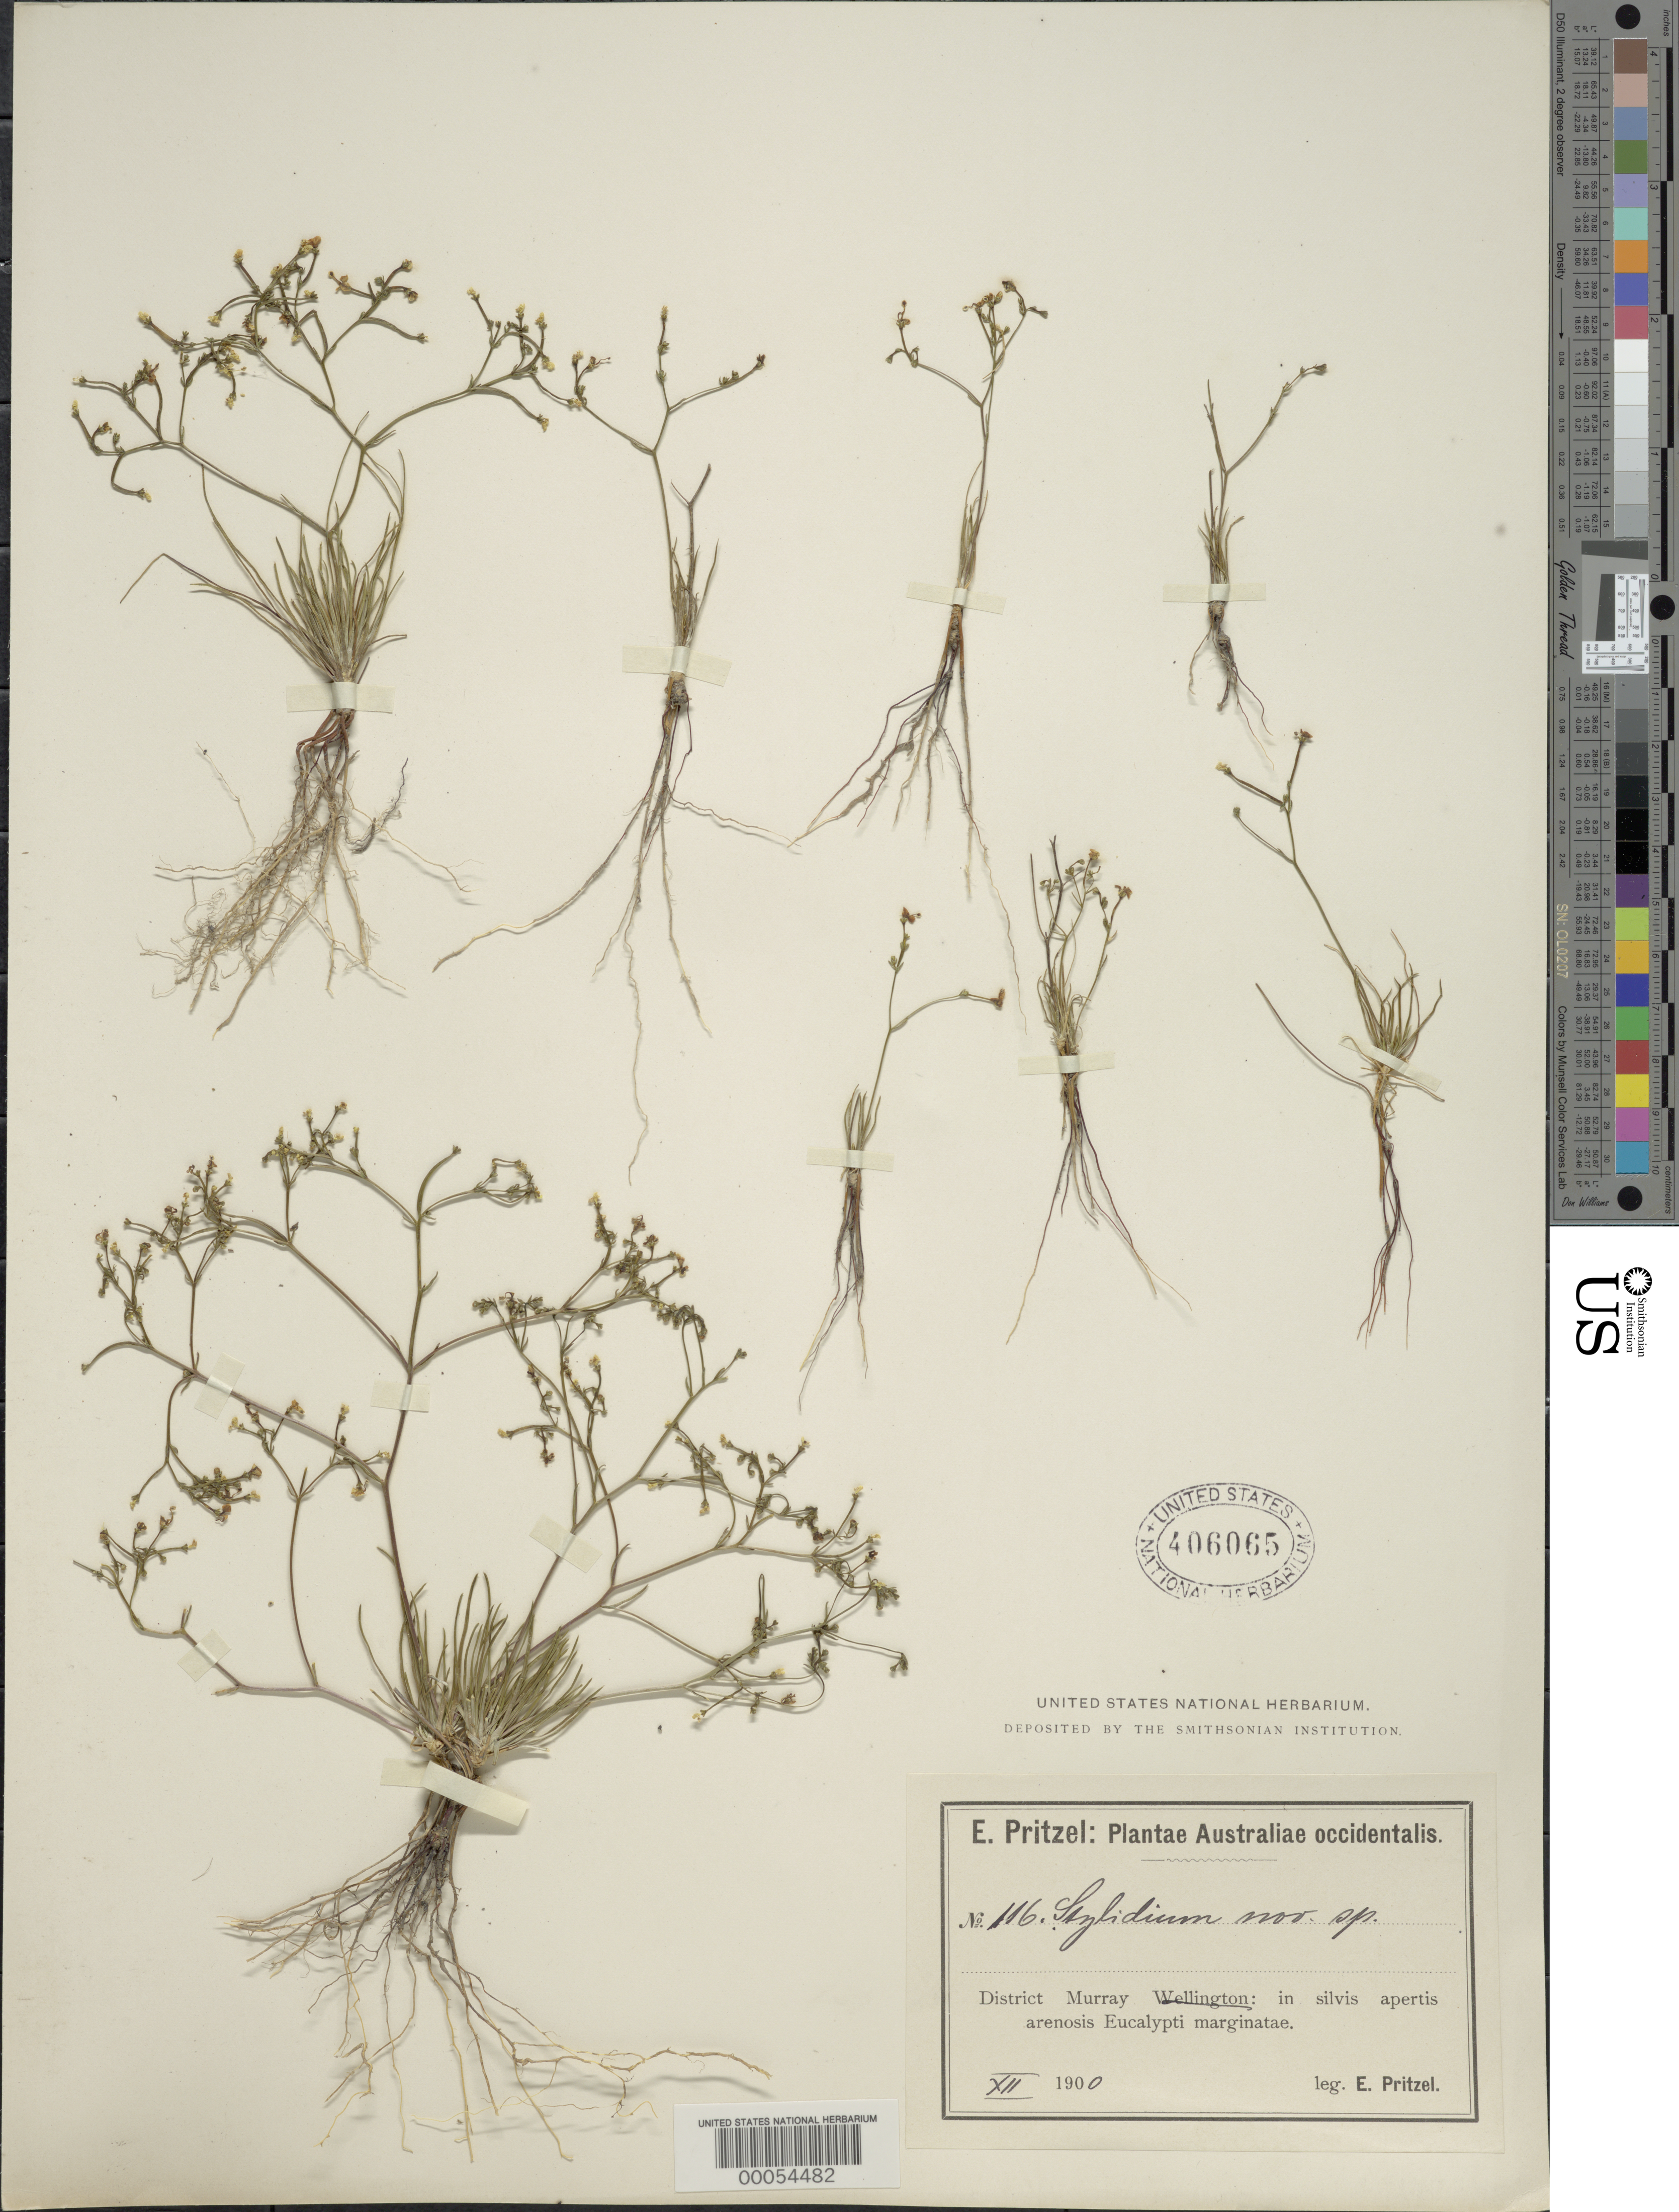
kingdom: Plantae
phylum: Tracheophyta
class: Magnoliopsida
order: Asterales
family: Stylidiaceae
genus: Stylidium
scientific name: Stylidium sp.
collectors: E. G. Pritzel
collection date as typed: Dec 1900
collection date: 1900-12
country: Australia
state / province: Western Australia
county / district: Murray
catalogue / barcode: US 406065